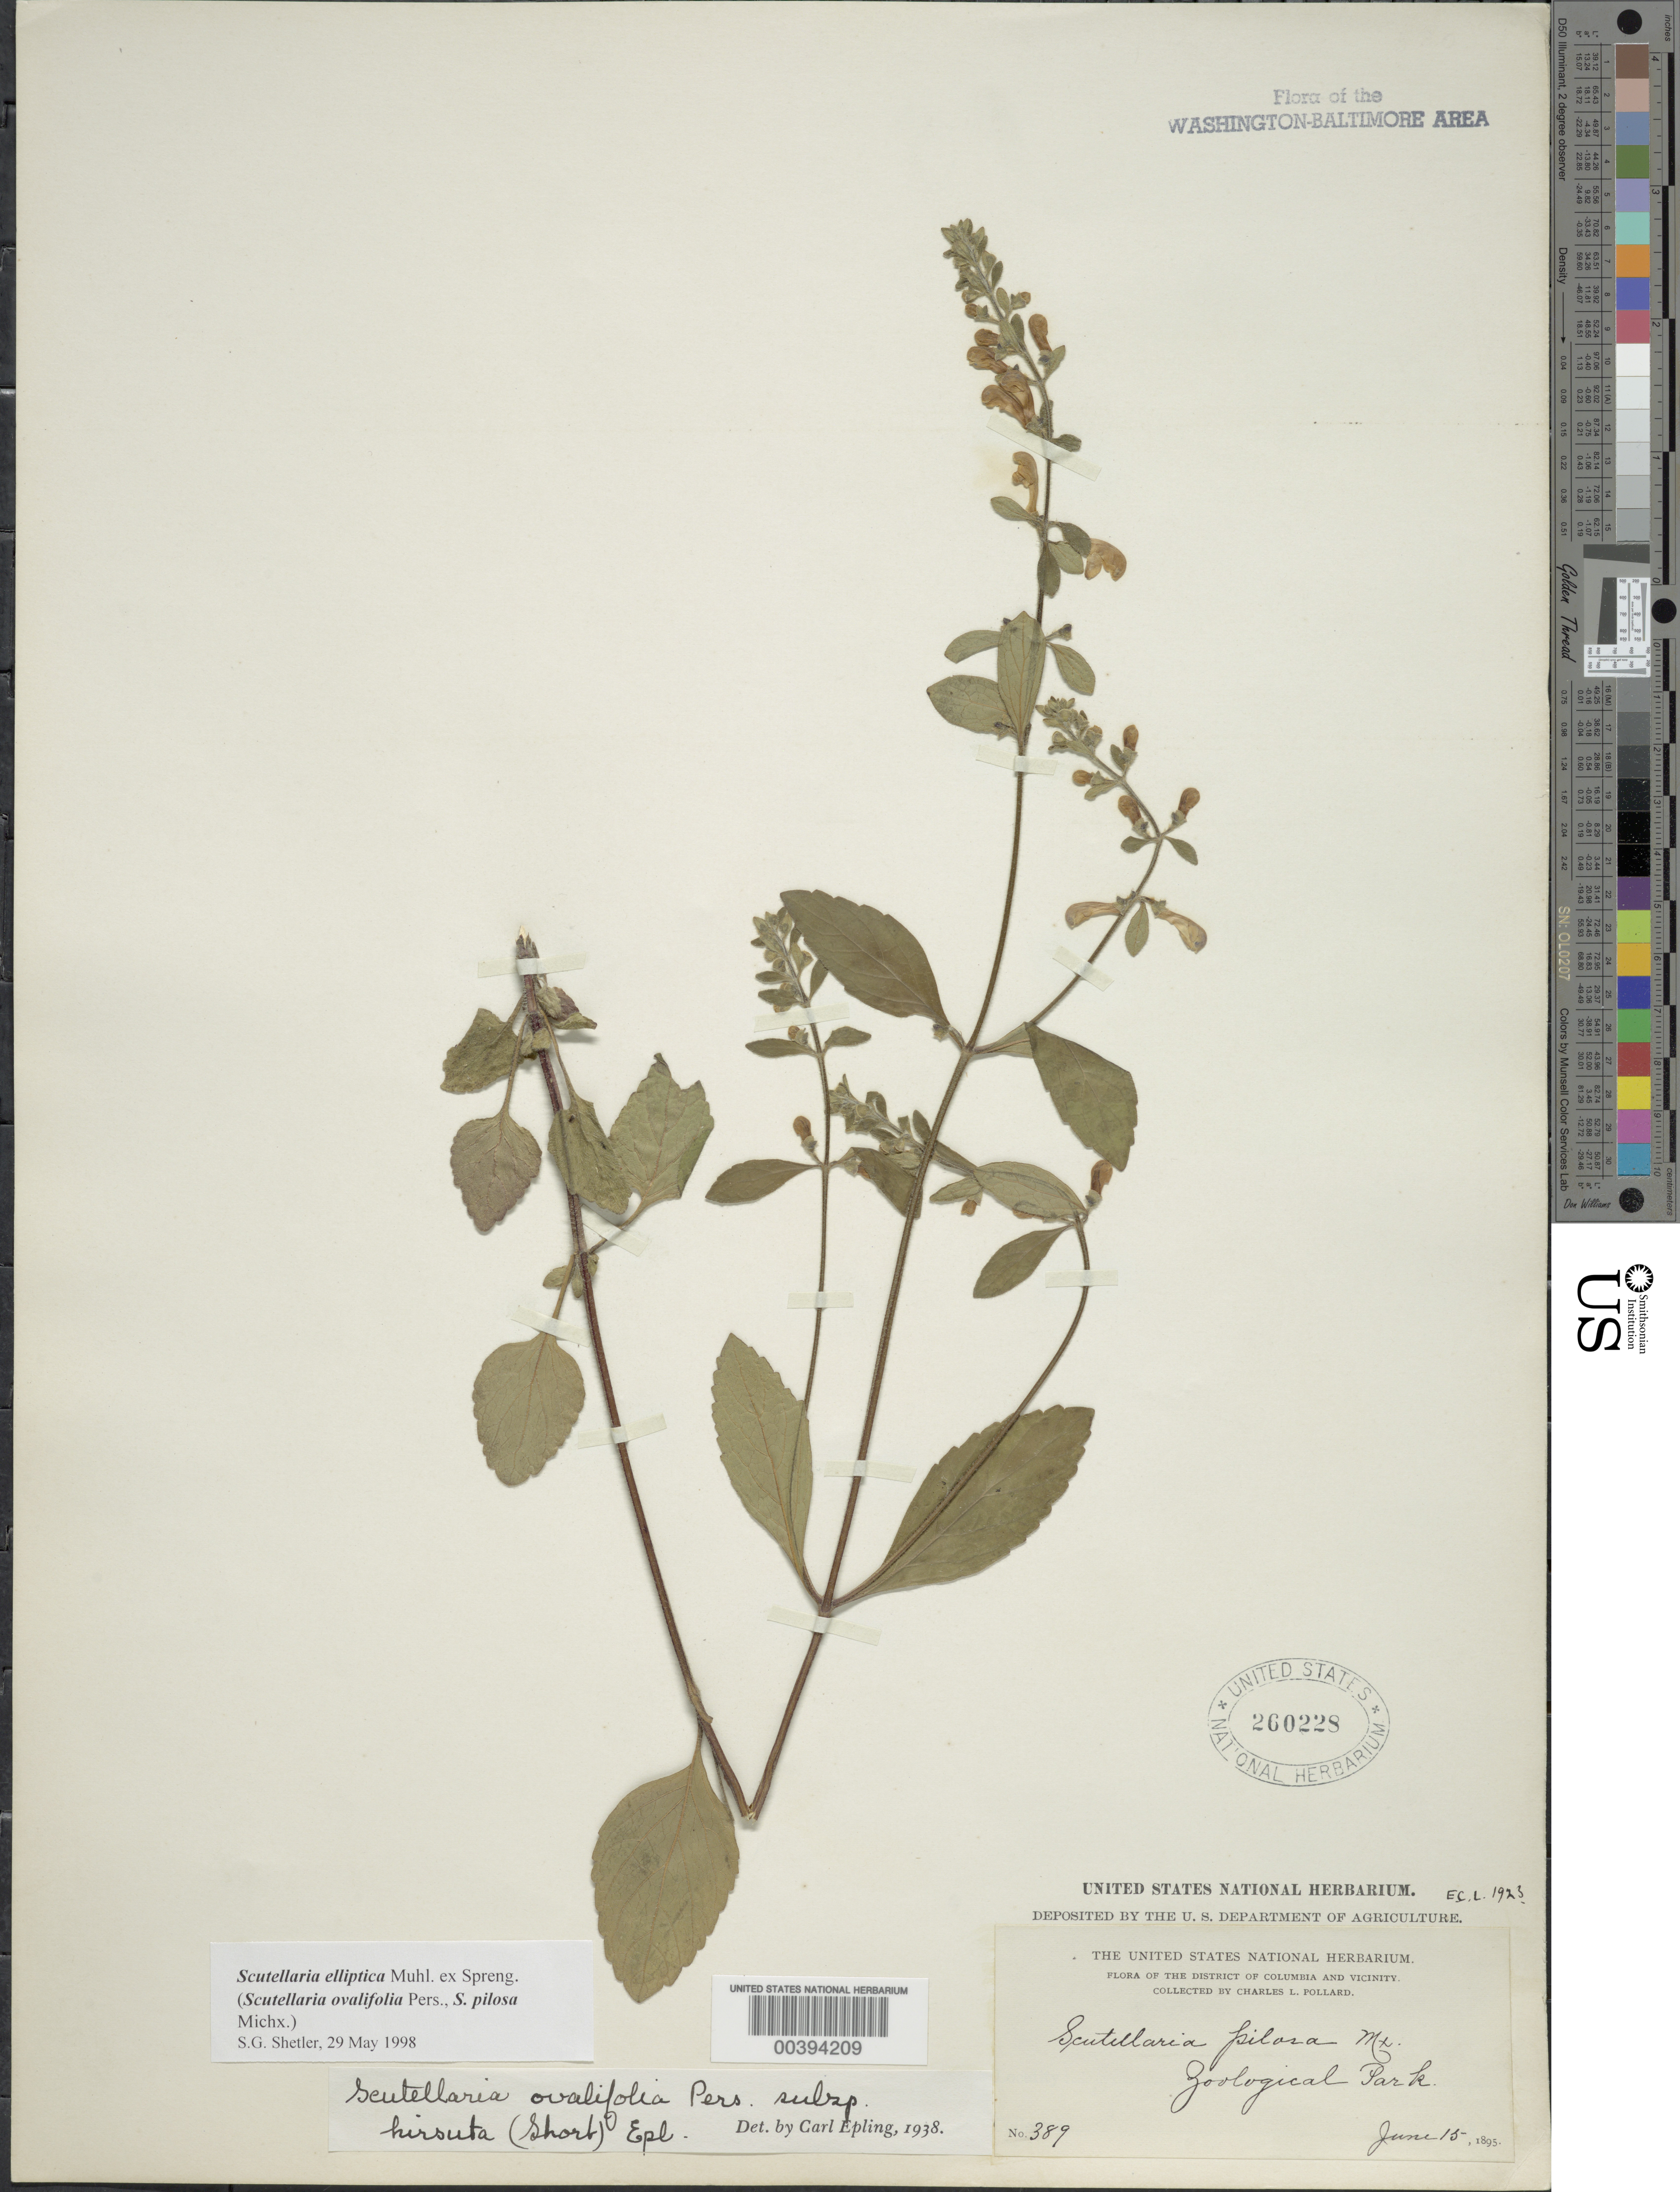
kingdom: Plantae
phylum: Tracheophyta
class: Magnoliopsida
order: Lamiales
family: Lamiaceae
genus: Scutellaria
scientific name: Scutellaria elliptica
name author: Muhl.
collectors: C. L. Pollard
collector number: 389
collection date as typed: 15 Jun 1895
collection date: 1895-06-15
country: United States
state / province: District of Columbia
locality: Zoological Park Rock Creek Park and vicinity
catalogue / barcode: US 260228